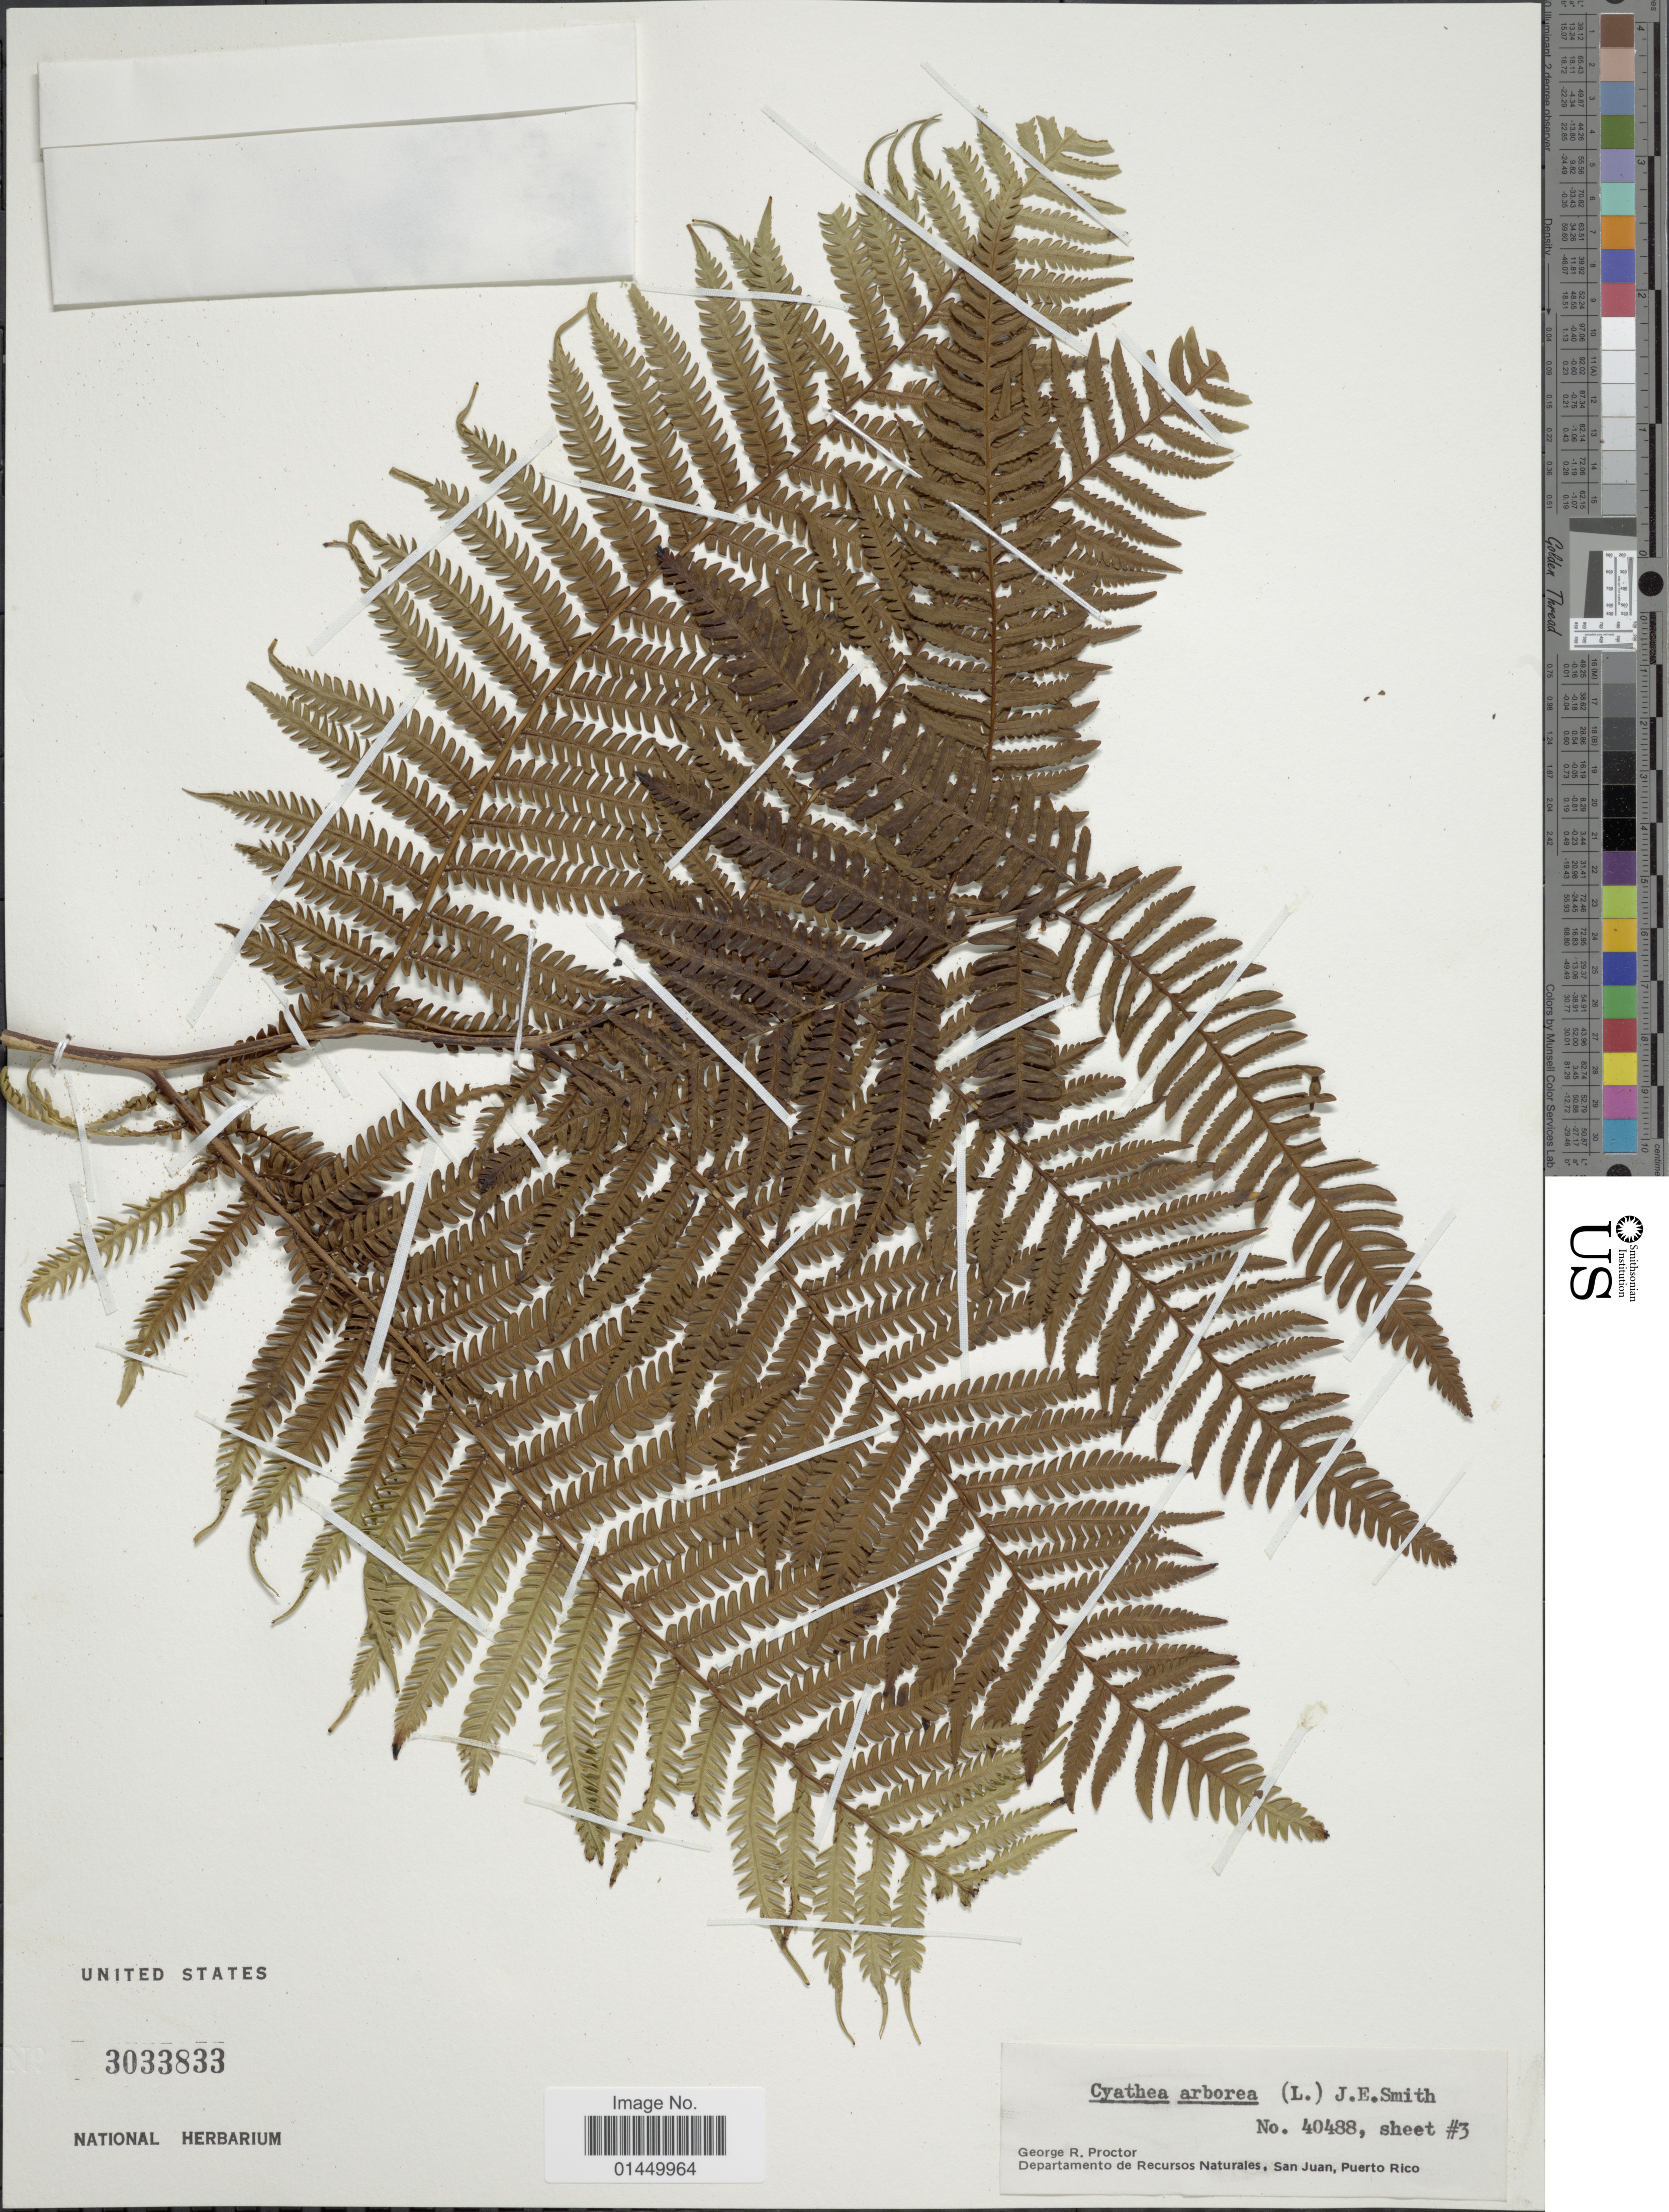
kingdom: Plantae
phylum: Tracheophyta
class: Polypodiopsida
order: Cyatheales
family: Cyatheaceae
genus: Cyathea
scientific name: Cyathea arborea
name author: (L.) Sm.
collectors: G. R. Proctor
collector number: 40488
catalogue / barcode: US 3033833